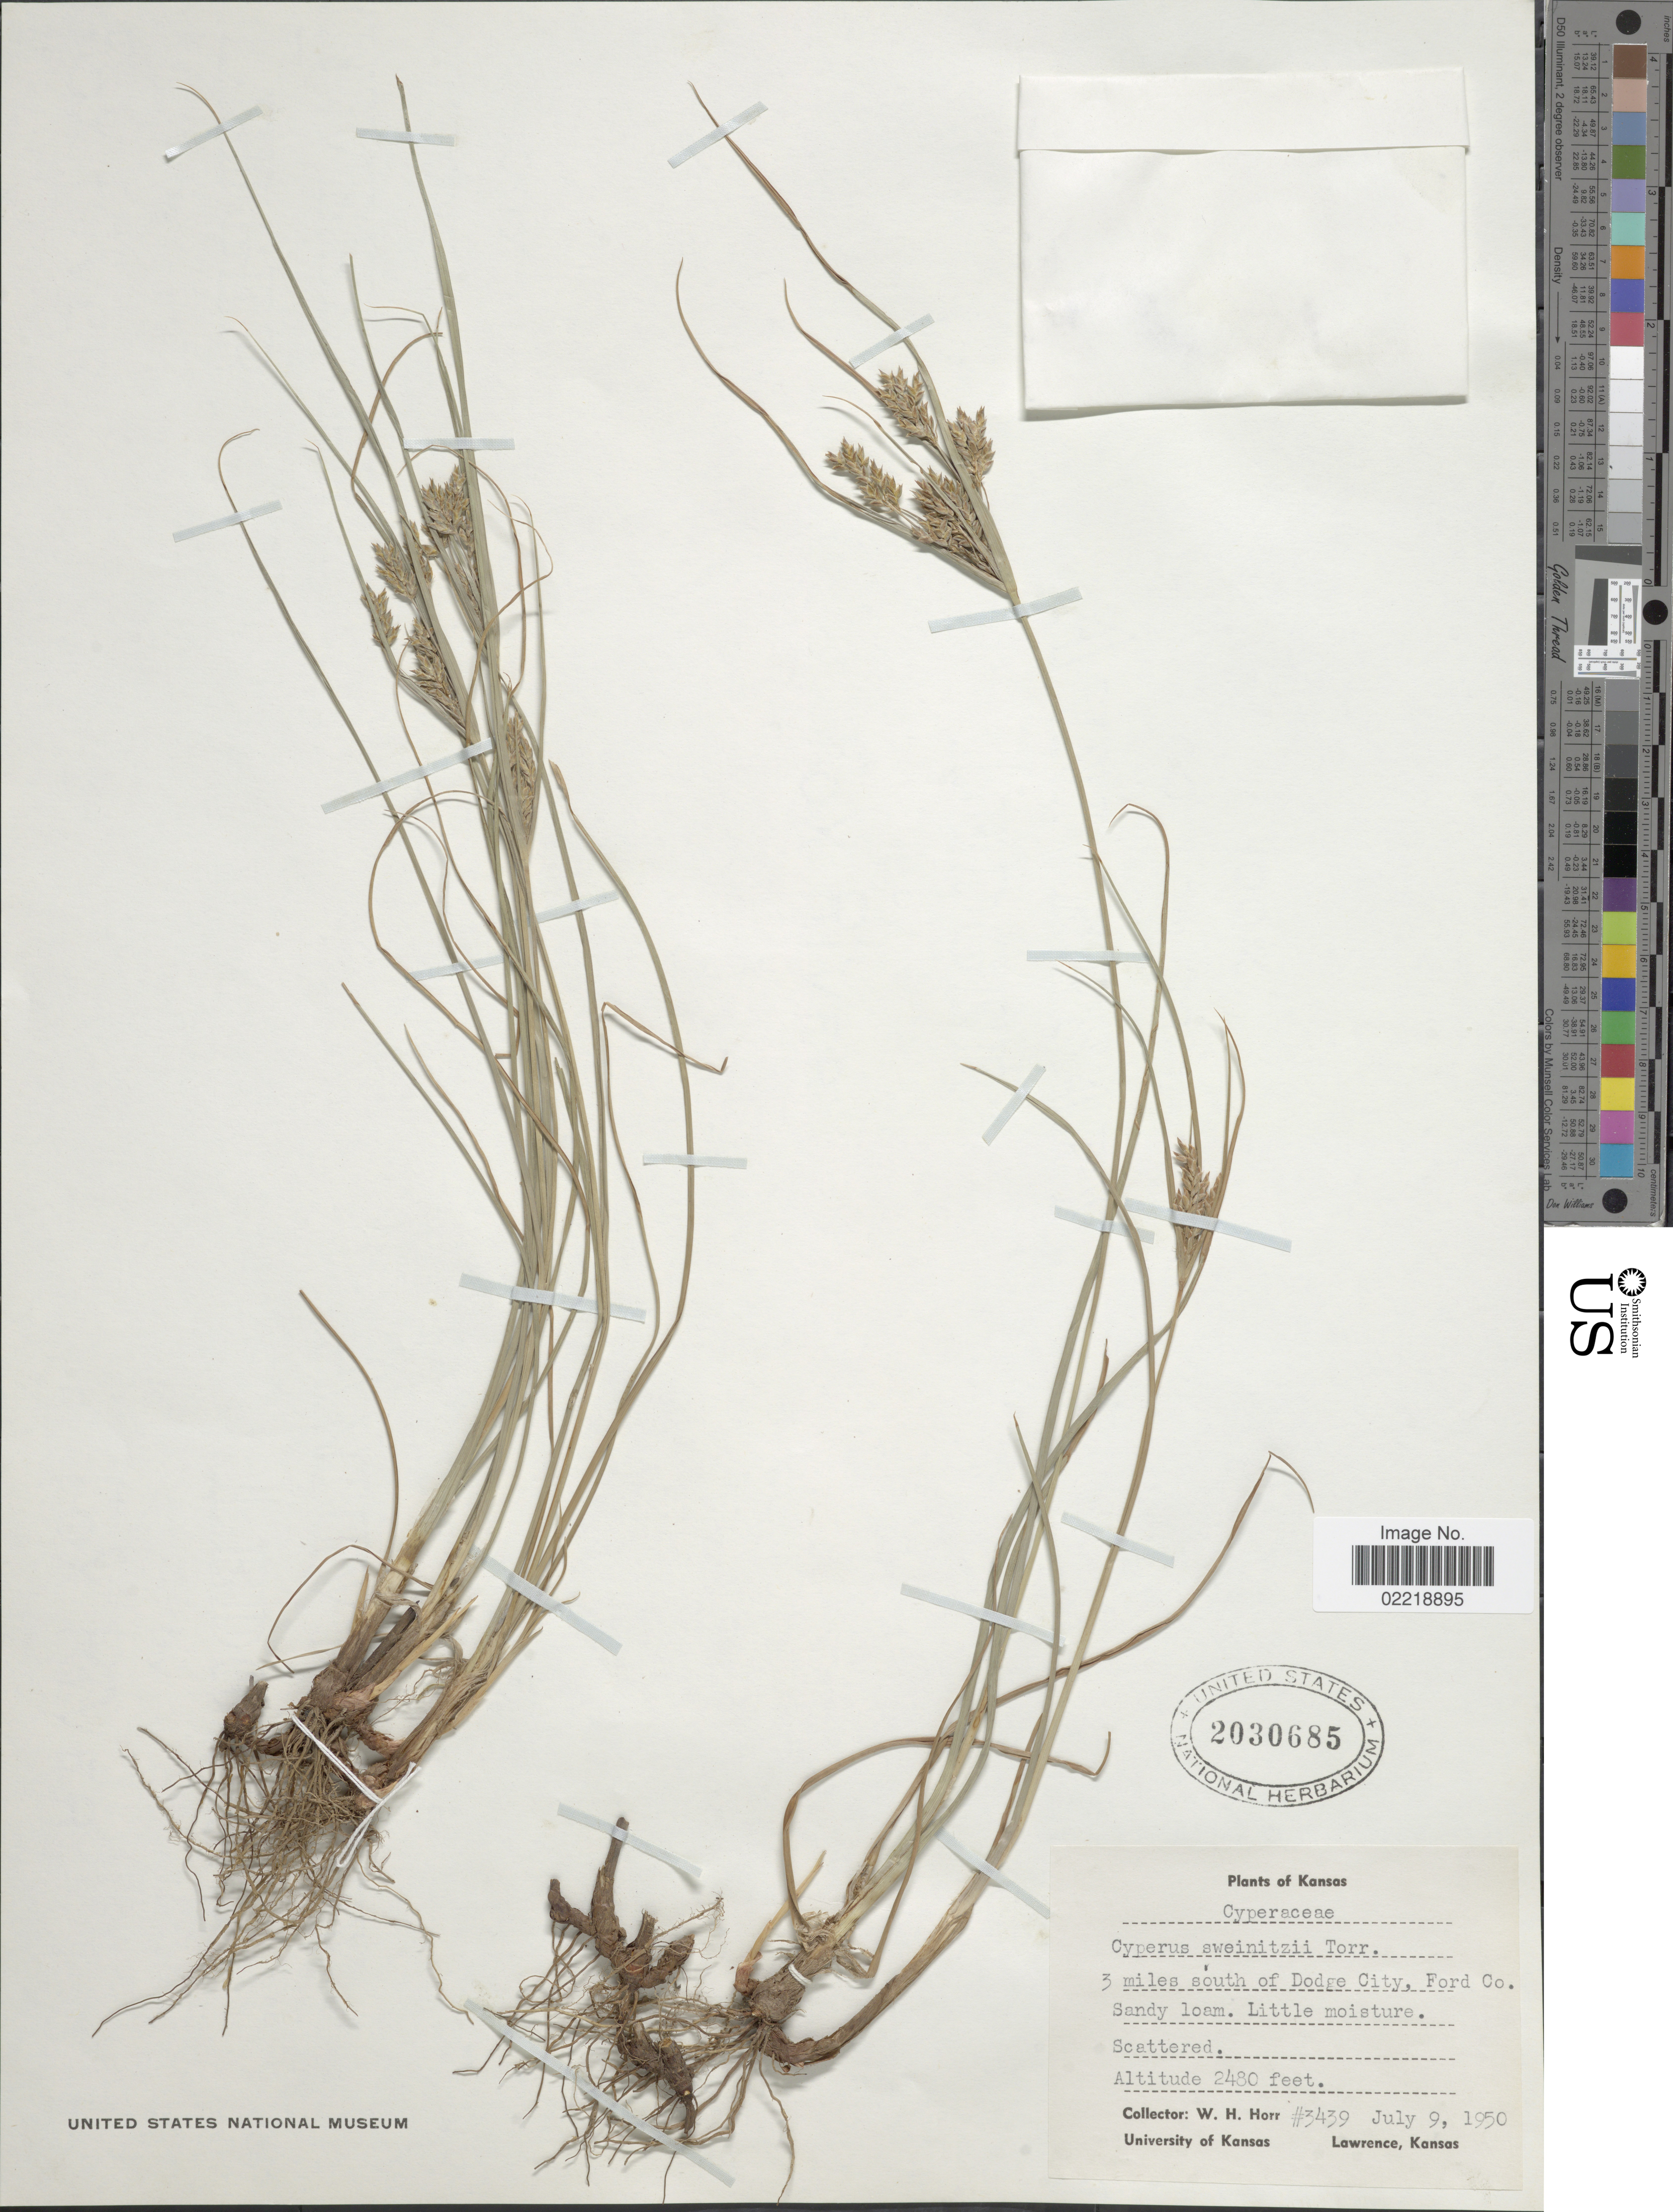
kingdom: Plantae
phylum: Tracheophyta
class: Liliopsida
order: Poales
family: Cyperaceae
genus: Cyperus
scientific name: Cyperus schweinitzii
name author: Torr.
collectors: W. H. Horr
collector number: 3439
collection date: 1950-07-09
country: United States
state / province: Kansas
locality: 3 miles south of Dodge City, Ford Co. Sandy loam. Little moisture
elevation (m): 756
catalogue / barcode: US 2030685